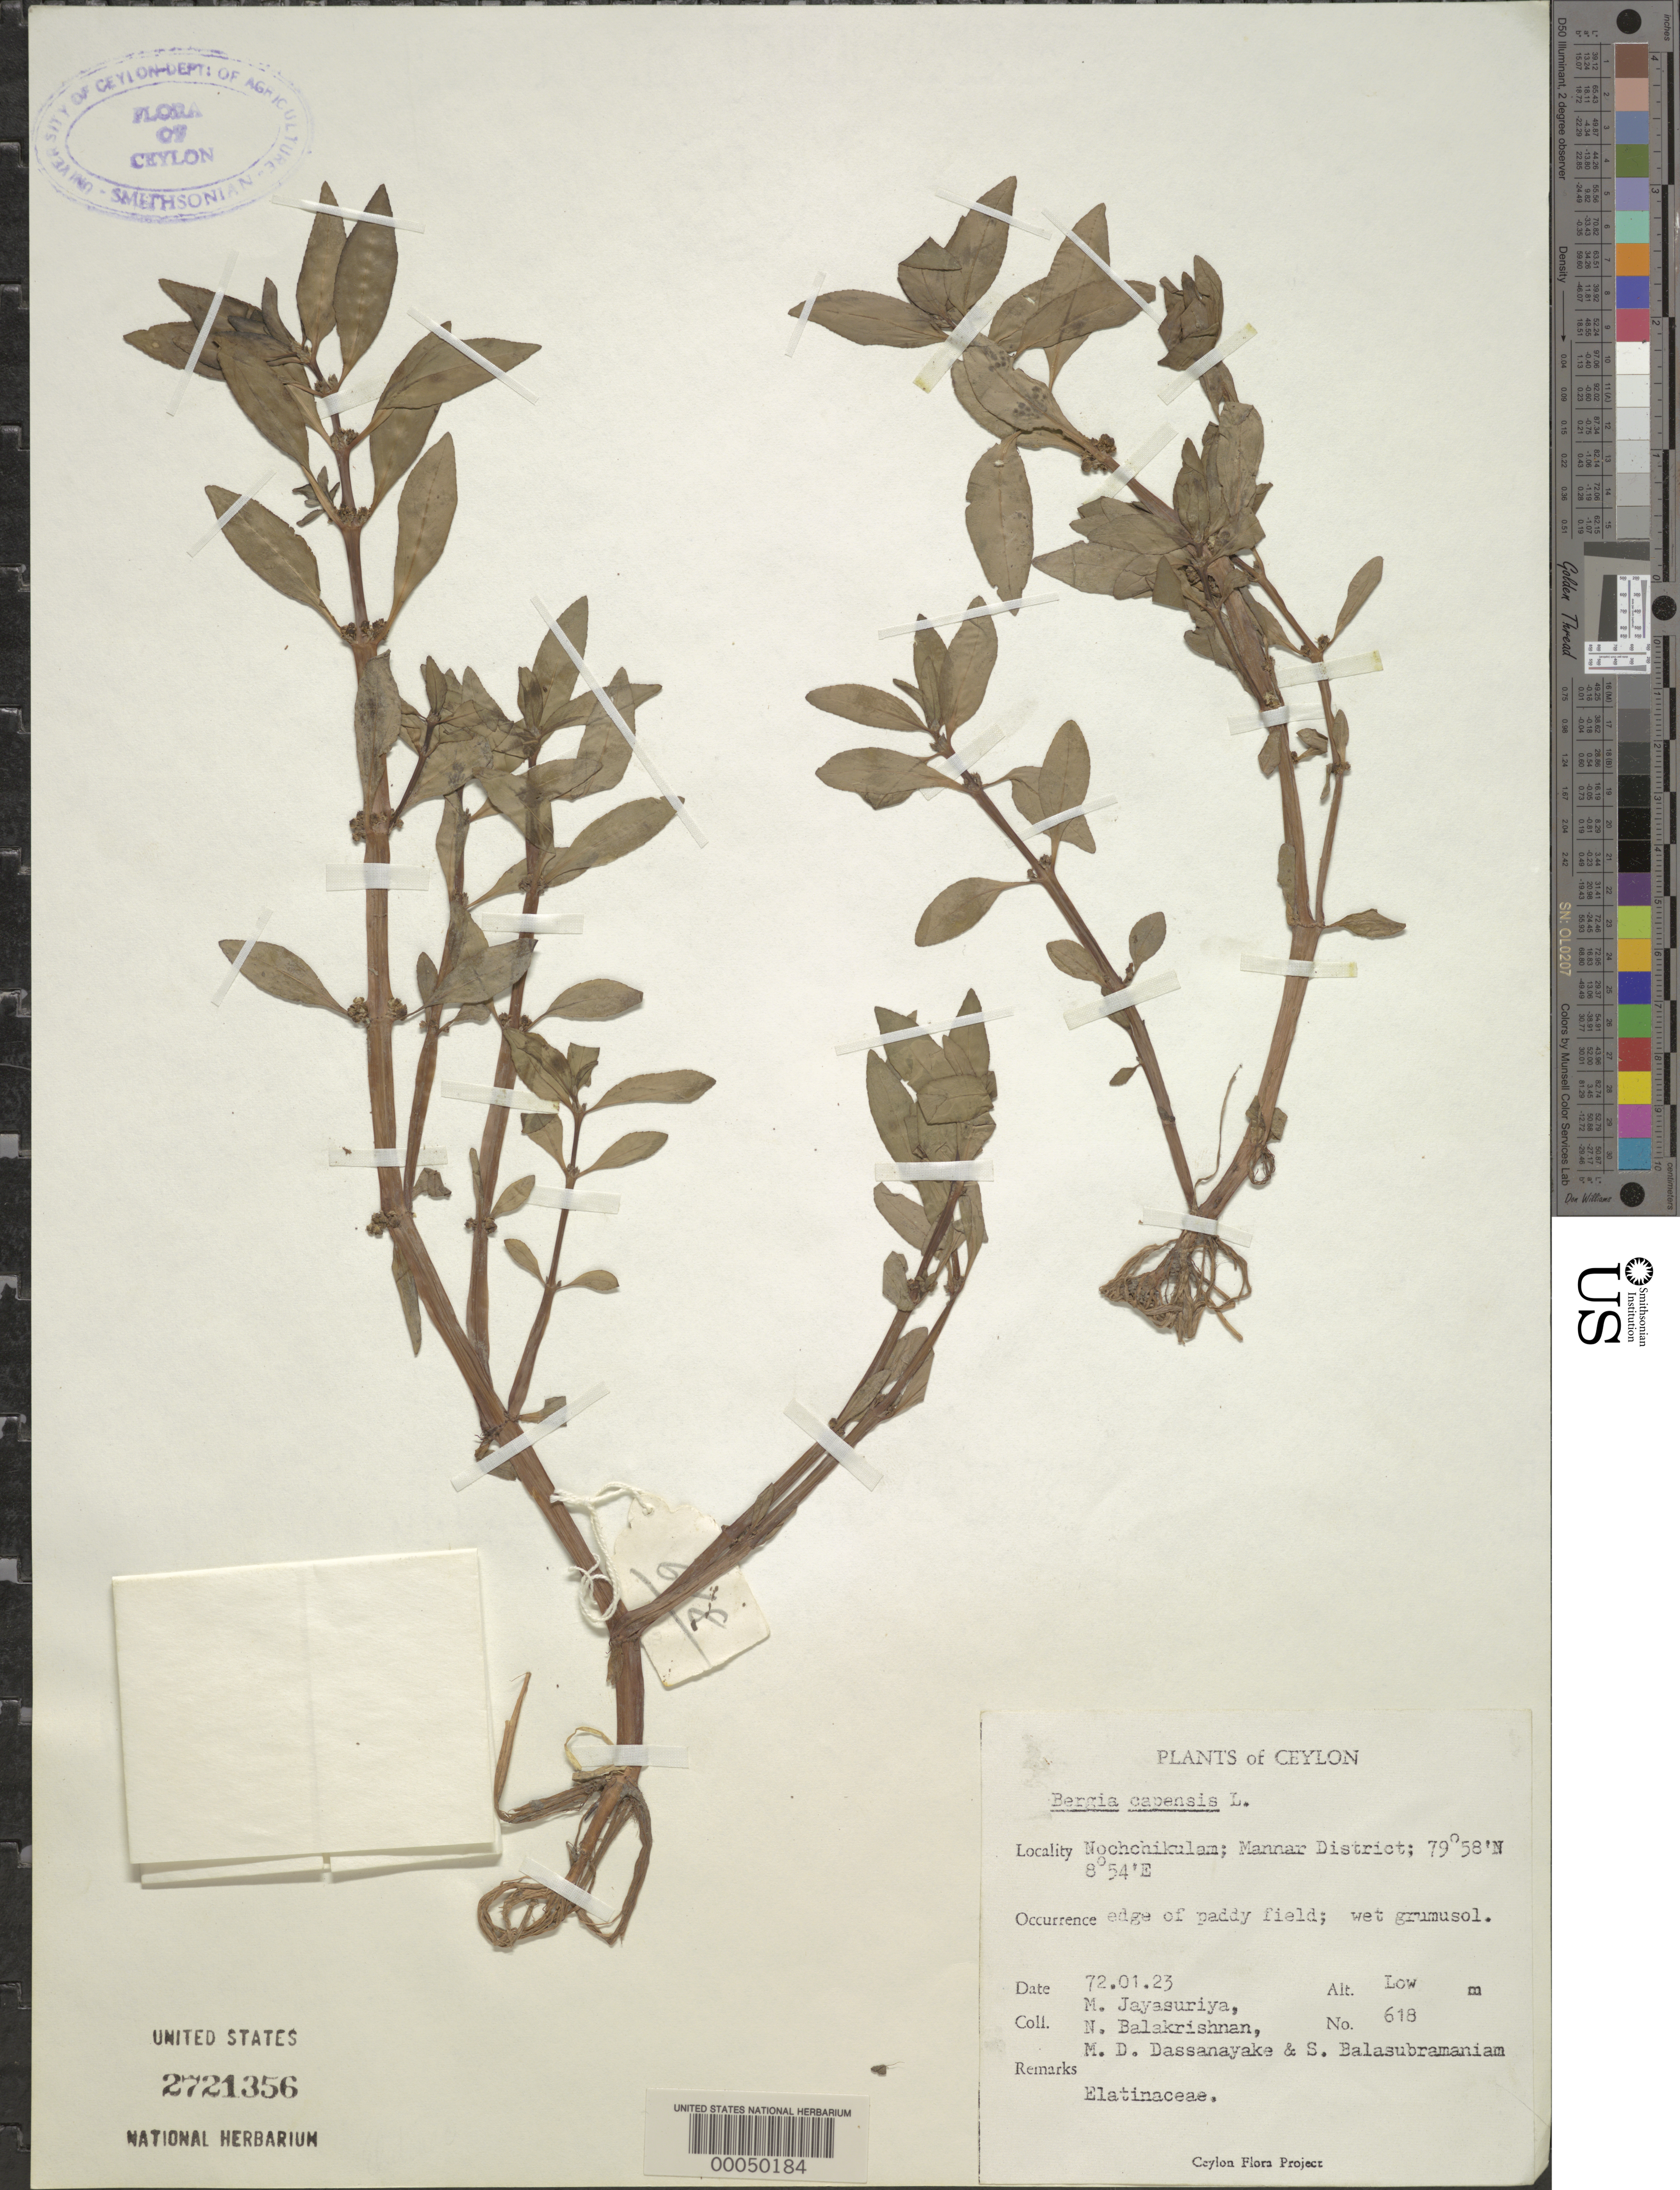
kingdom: Plantae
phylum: Tracheophyta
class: Magnoliopsida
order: Malpighiales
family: Elatinaceae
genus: Bergia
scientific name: Bergia capensis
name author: L.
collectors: A. H. Jayasuriya, N. Balakrishnan, M. Dassanayake & S. Balasubramaniam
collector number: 618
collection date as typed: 23 Jan 1972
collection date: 1972-01-23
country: Sri Lanka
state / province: Northern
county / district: Mannar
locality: Nochchikulam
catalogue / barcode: US 2721356